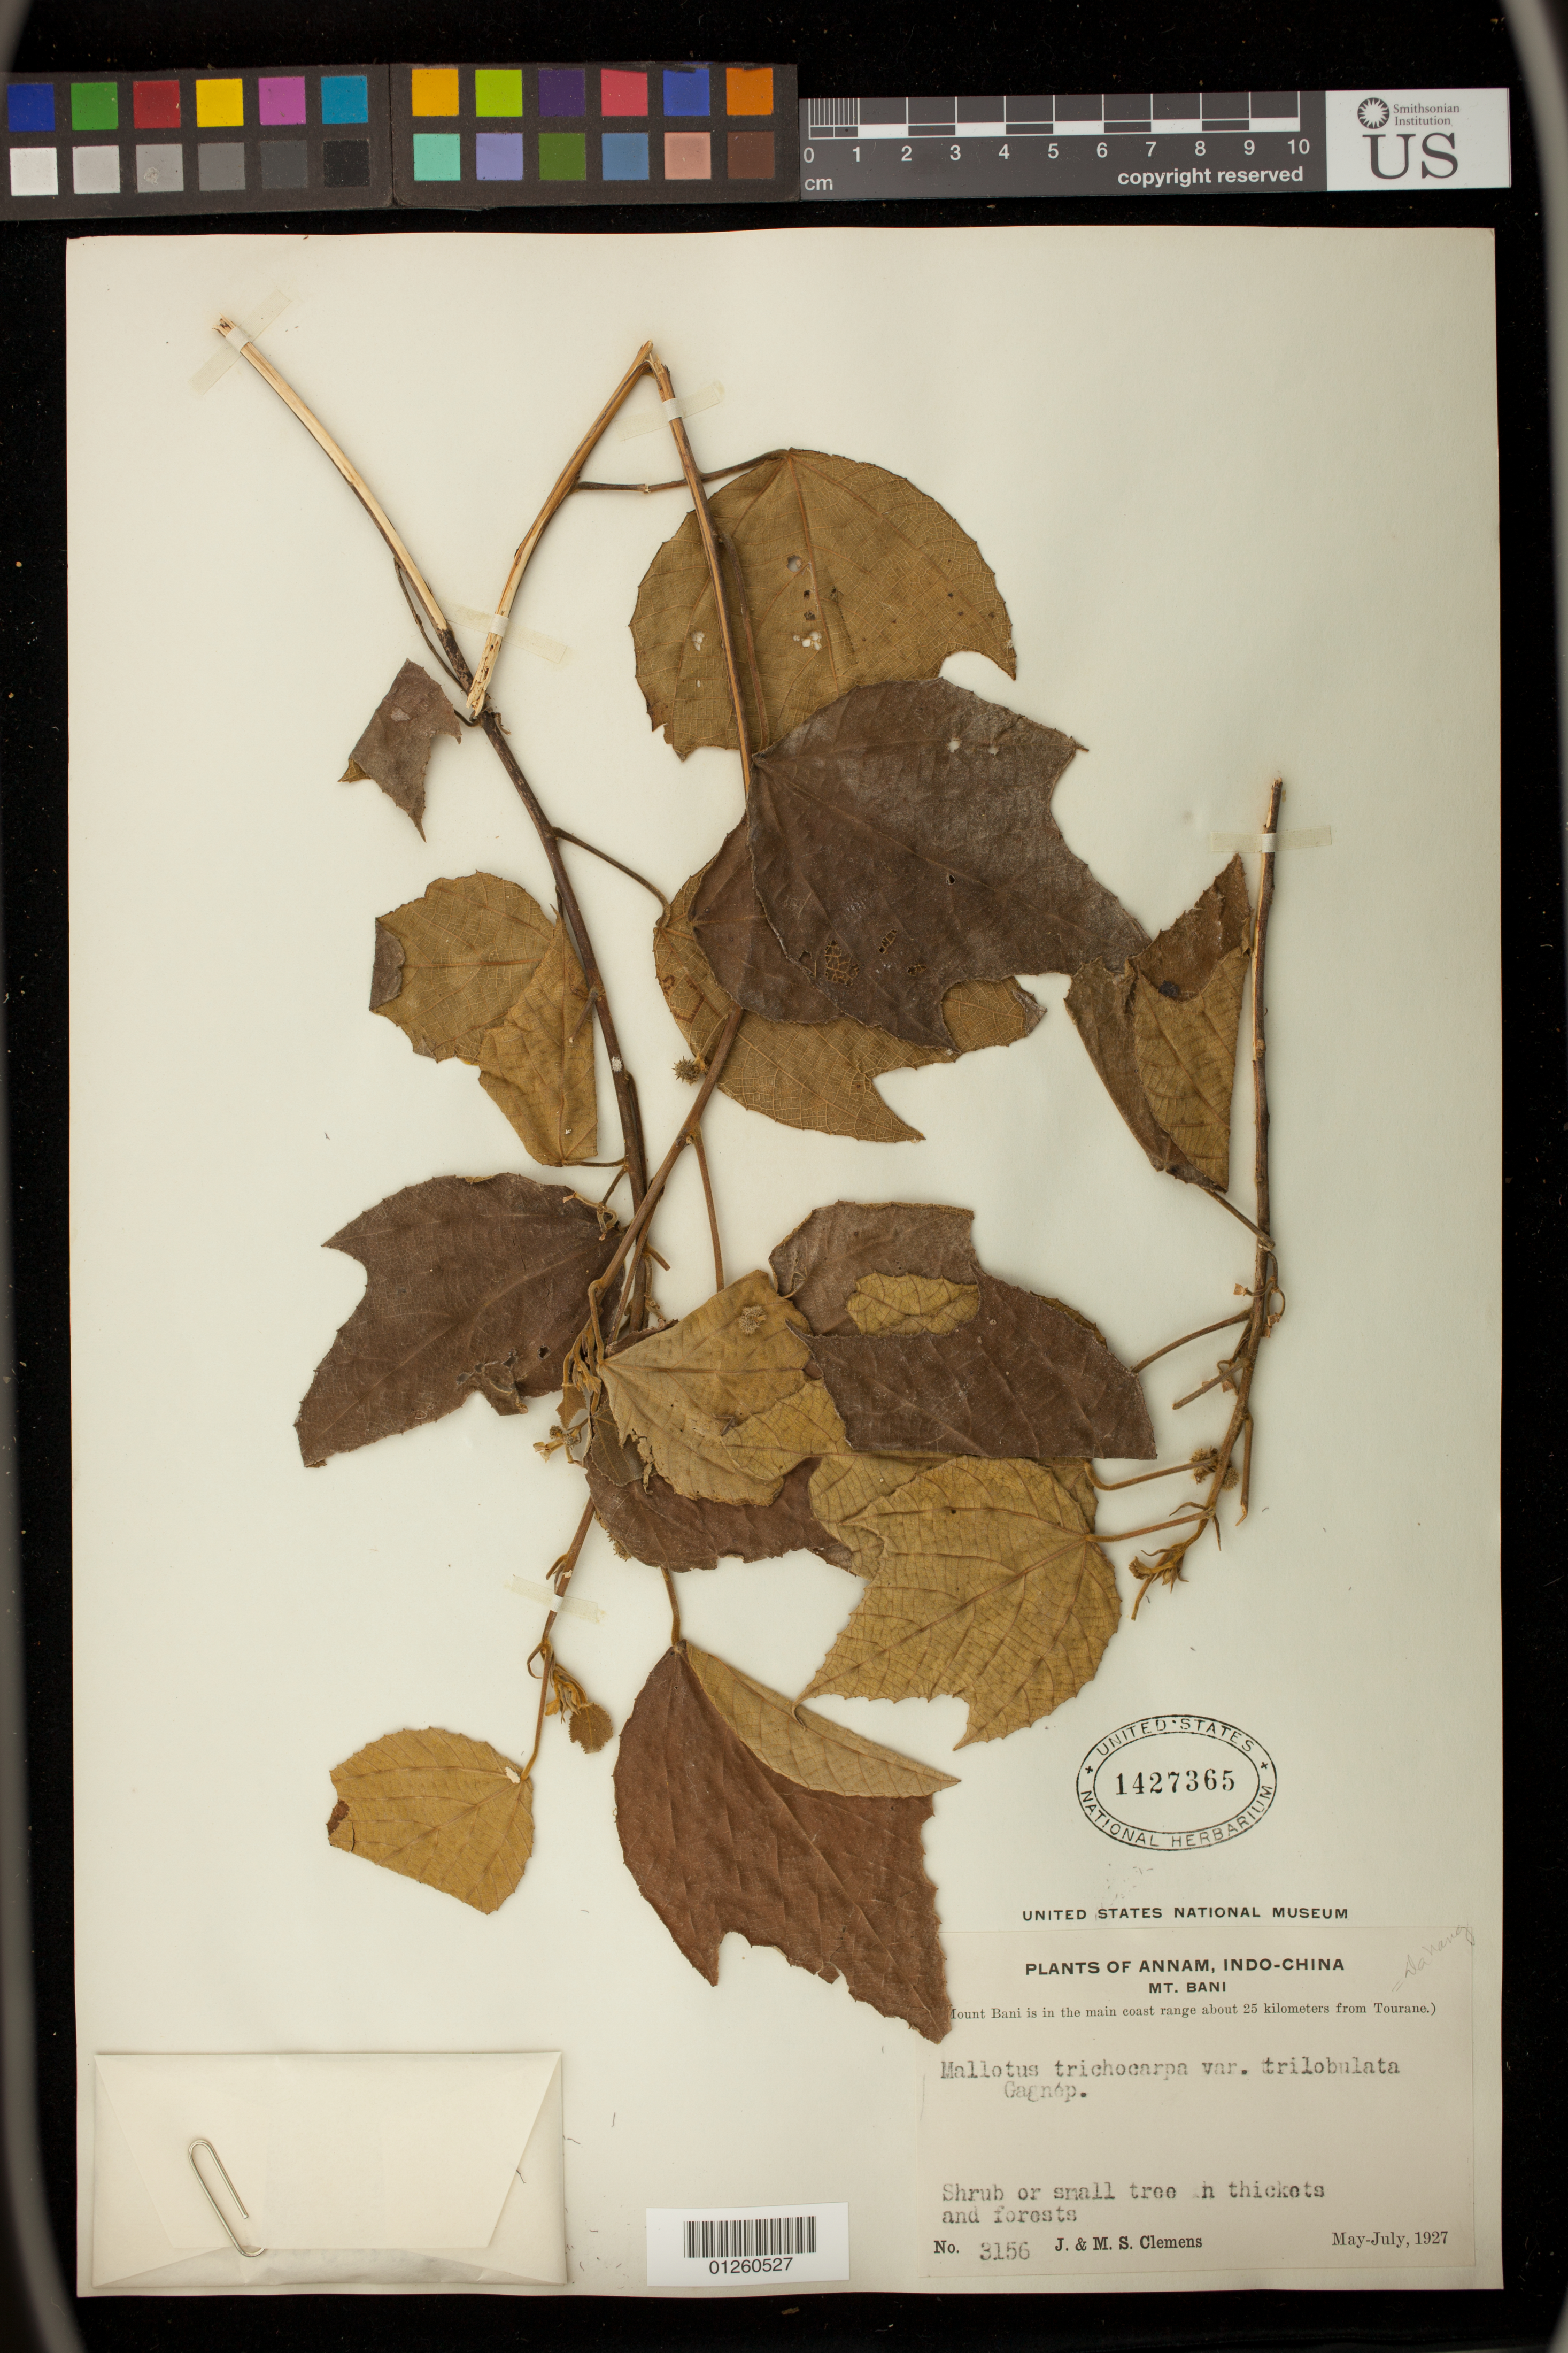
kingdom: Plantae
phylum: Tracheophyta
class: Magnoliopsida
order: Malpighiales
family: Euphorbiaceae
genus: Mallotus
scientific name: Mallotus trichocarpa var. trilobulata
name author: Gagnep.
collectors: J. Clemens & M. S. Clemens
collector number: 3156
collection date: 1927-05/1927-07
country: Vietnam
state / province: Annam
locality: Mt. Bani (Mount Bani is in the main coast range about 25 kilometers from Tourane).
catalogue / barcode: US 1427365